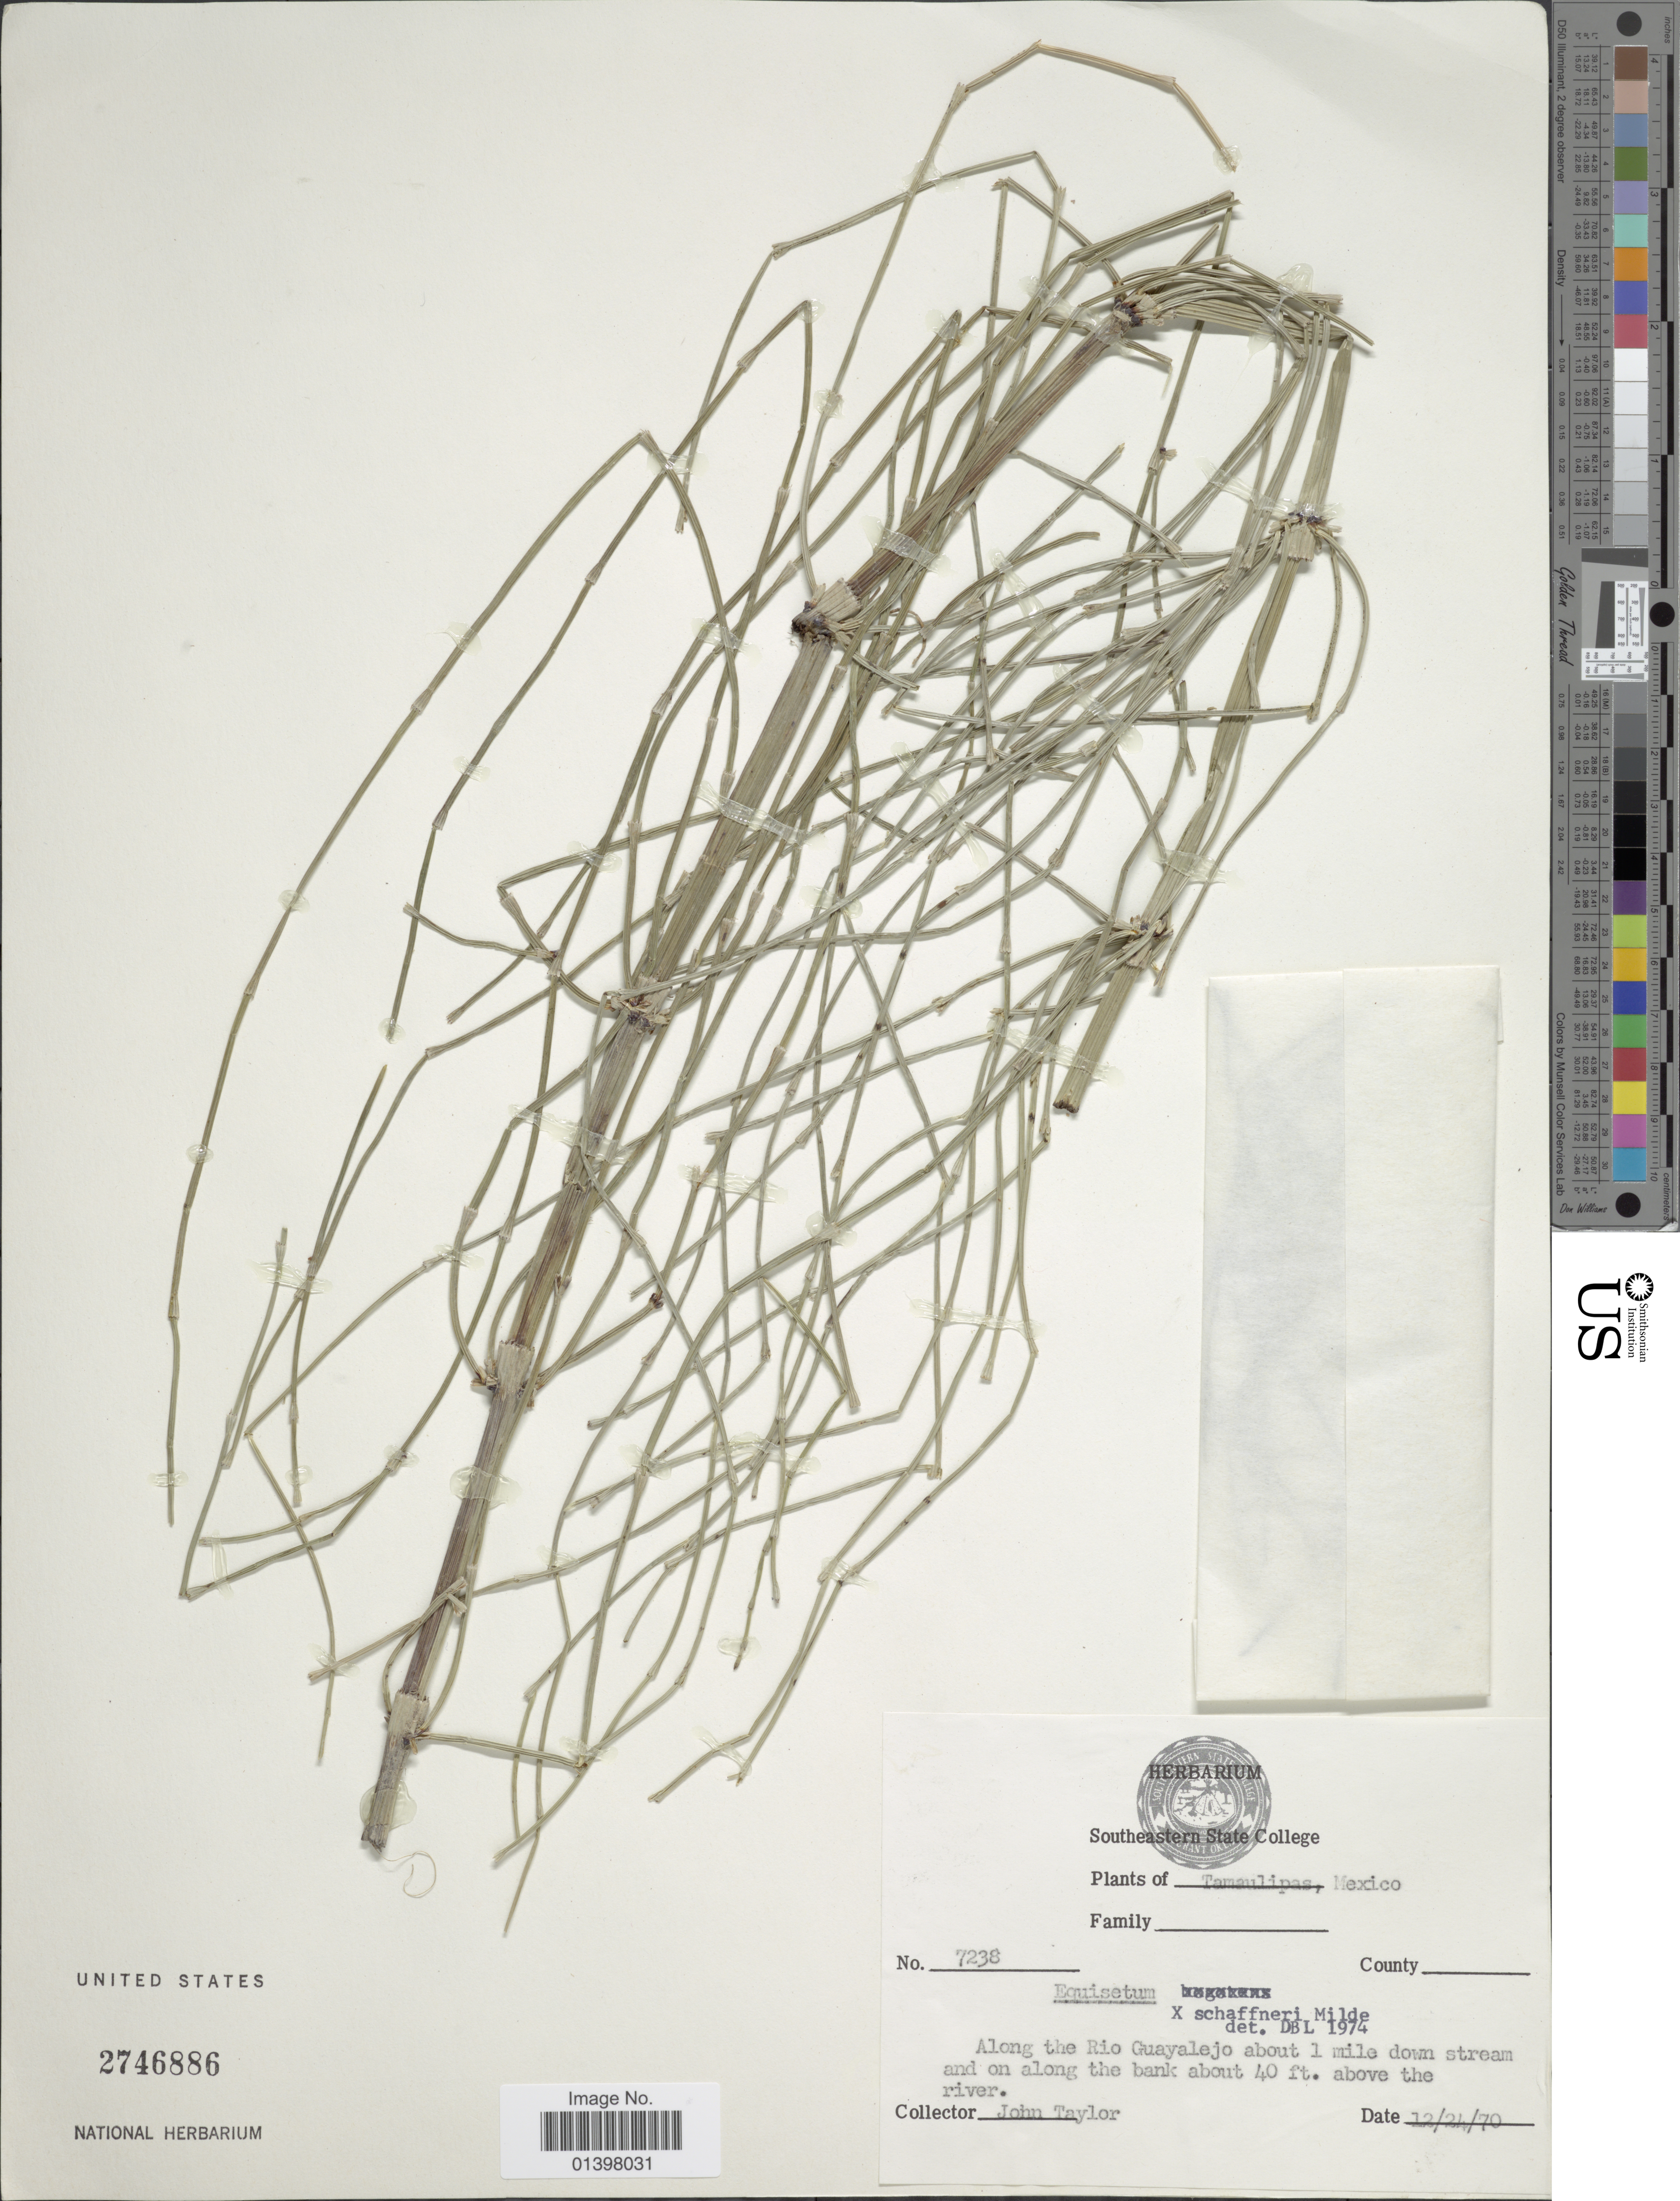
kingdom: Plantae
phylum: Tracheophyta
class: Polypodiopsida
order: Equisetales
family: Equisetaceae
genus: Equisetum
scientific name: Equisetum x schaffneri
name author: J. Milde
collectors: J. Taylor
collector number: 7238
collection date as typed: Transcribed d/m/y: 24/12/70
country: Mexico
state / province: Tamaulipas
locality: Along the Rio Guayalejo about 1 mile down stream and on along the bank 40 ft above the river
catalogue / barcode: US 2746886